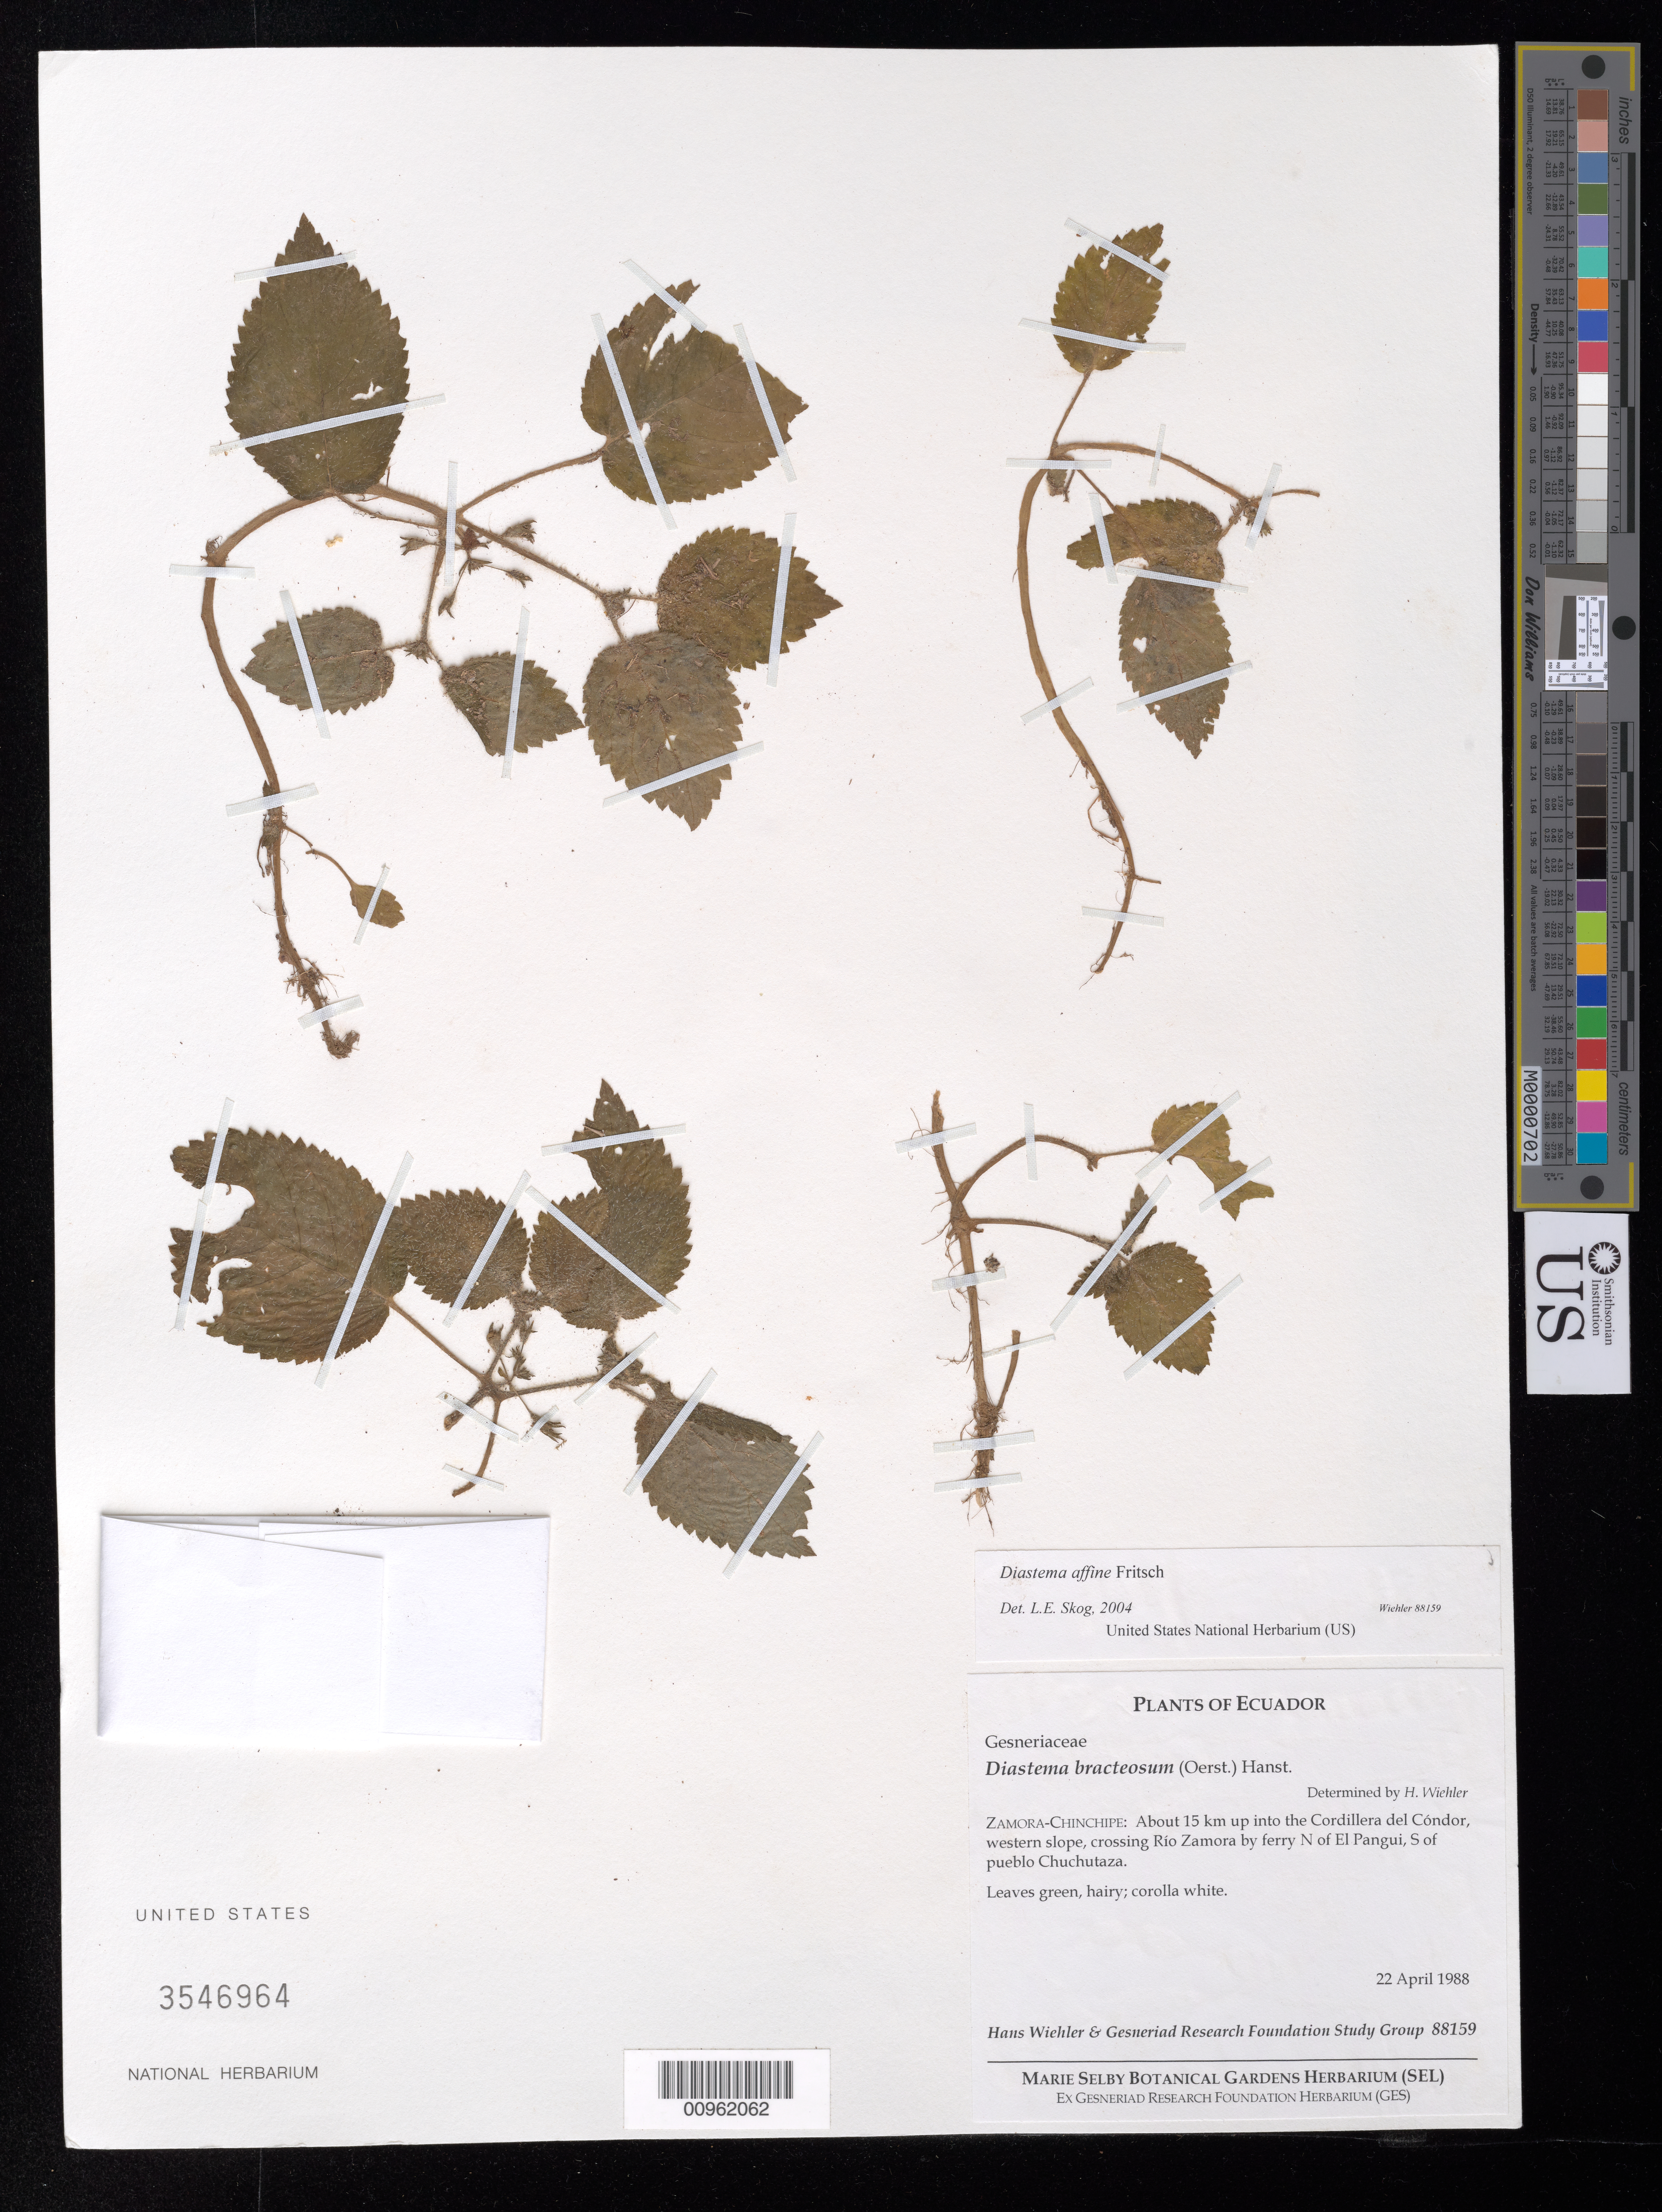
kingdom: Plantae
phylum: Tracheophyta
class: Magnoliopsida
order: Lamiales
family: Gesneriaceae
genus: Diastema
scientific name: Diastema affine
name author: Fritsch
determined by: Skog, Laurence E.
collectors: H. J. Wiehler & GRF Study Group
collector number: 88159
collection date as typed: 22 Apr 1988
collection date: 1988-04-22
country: Ecuador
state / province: Morona-Santiago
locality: Morona-Santiago: about 15 km up into the Cordillera del Condór, western slope, crossing Rio Zamora by ferry N of El Pangui, S of pueblo Chuchutaza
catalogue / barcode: US 3546964